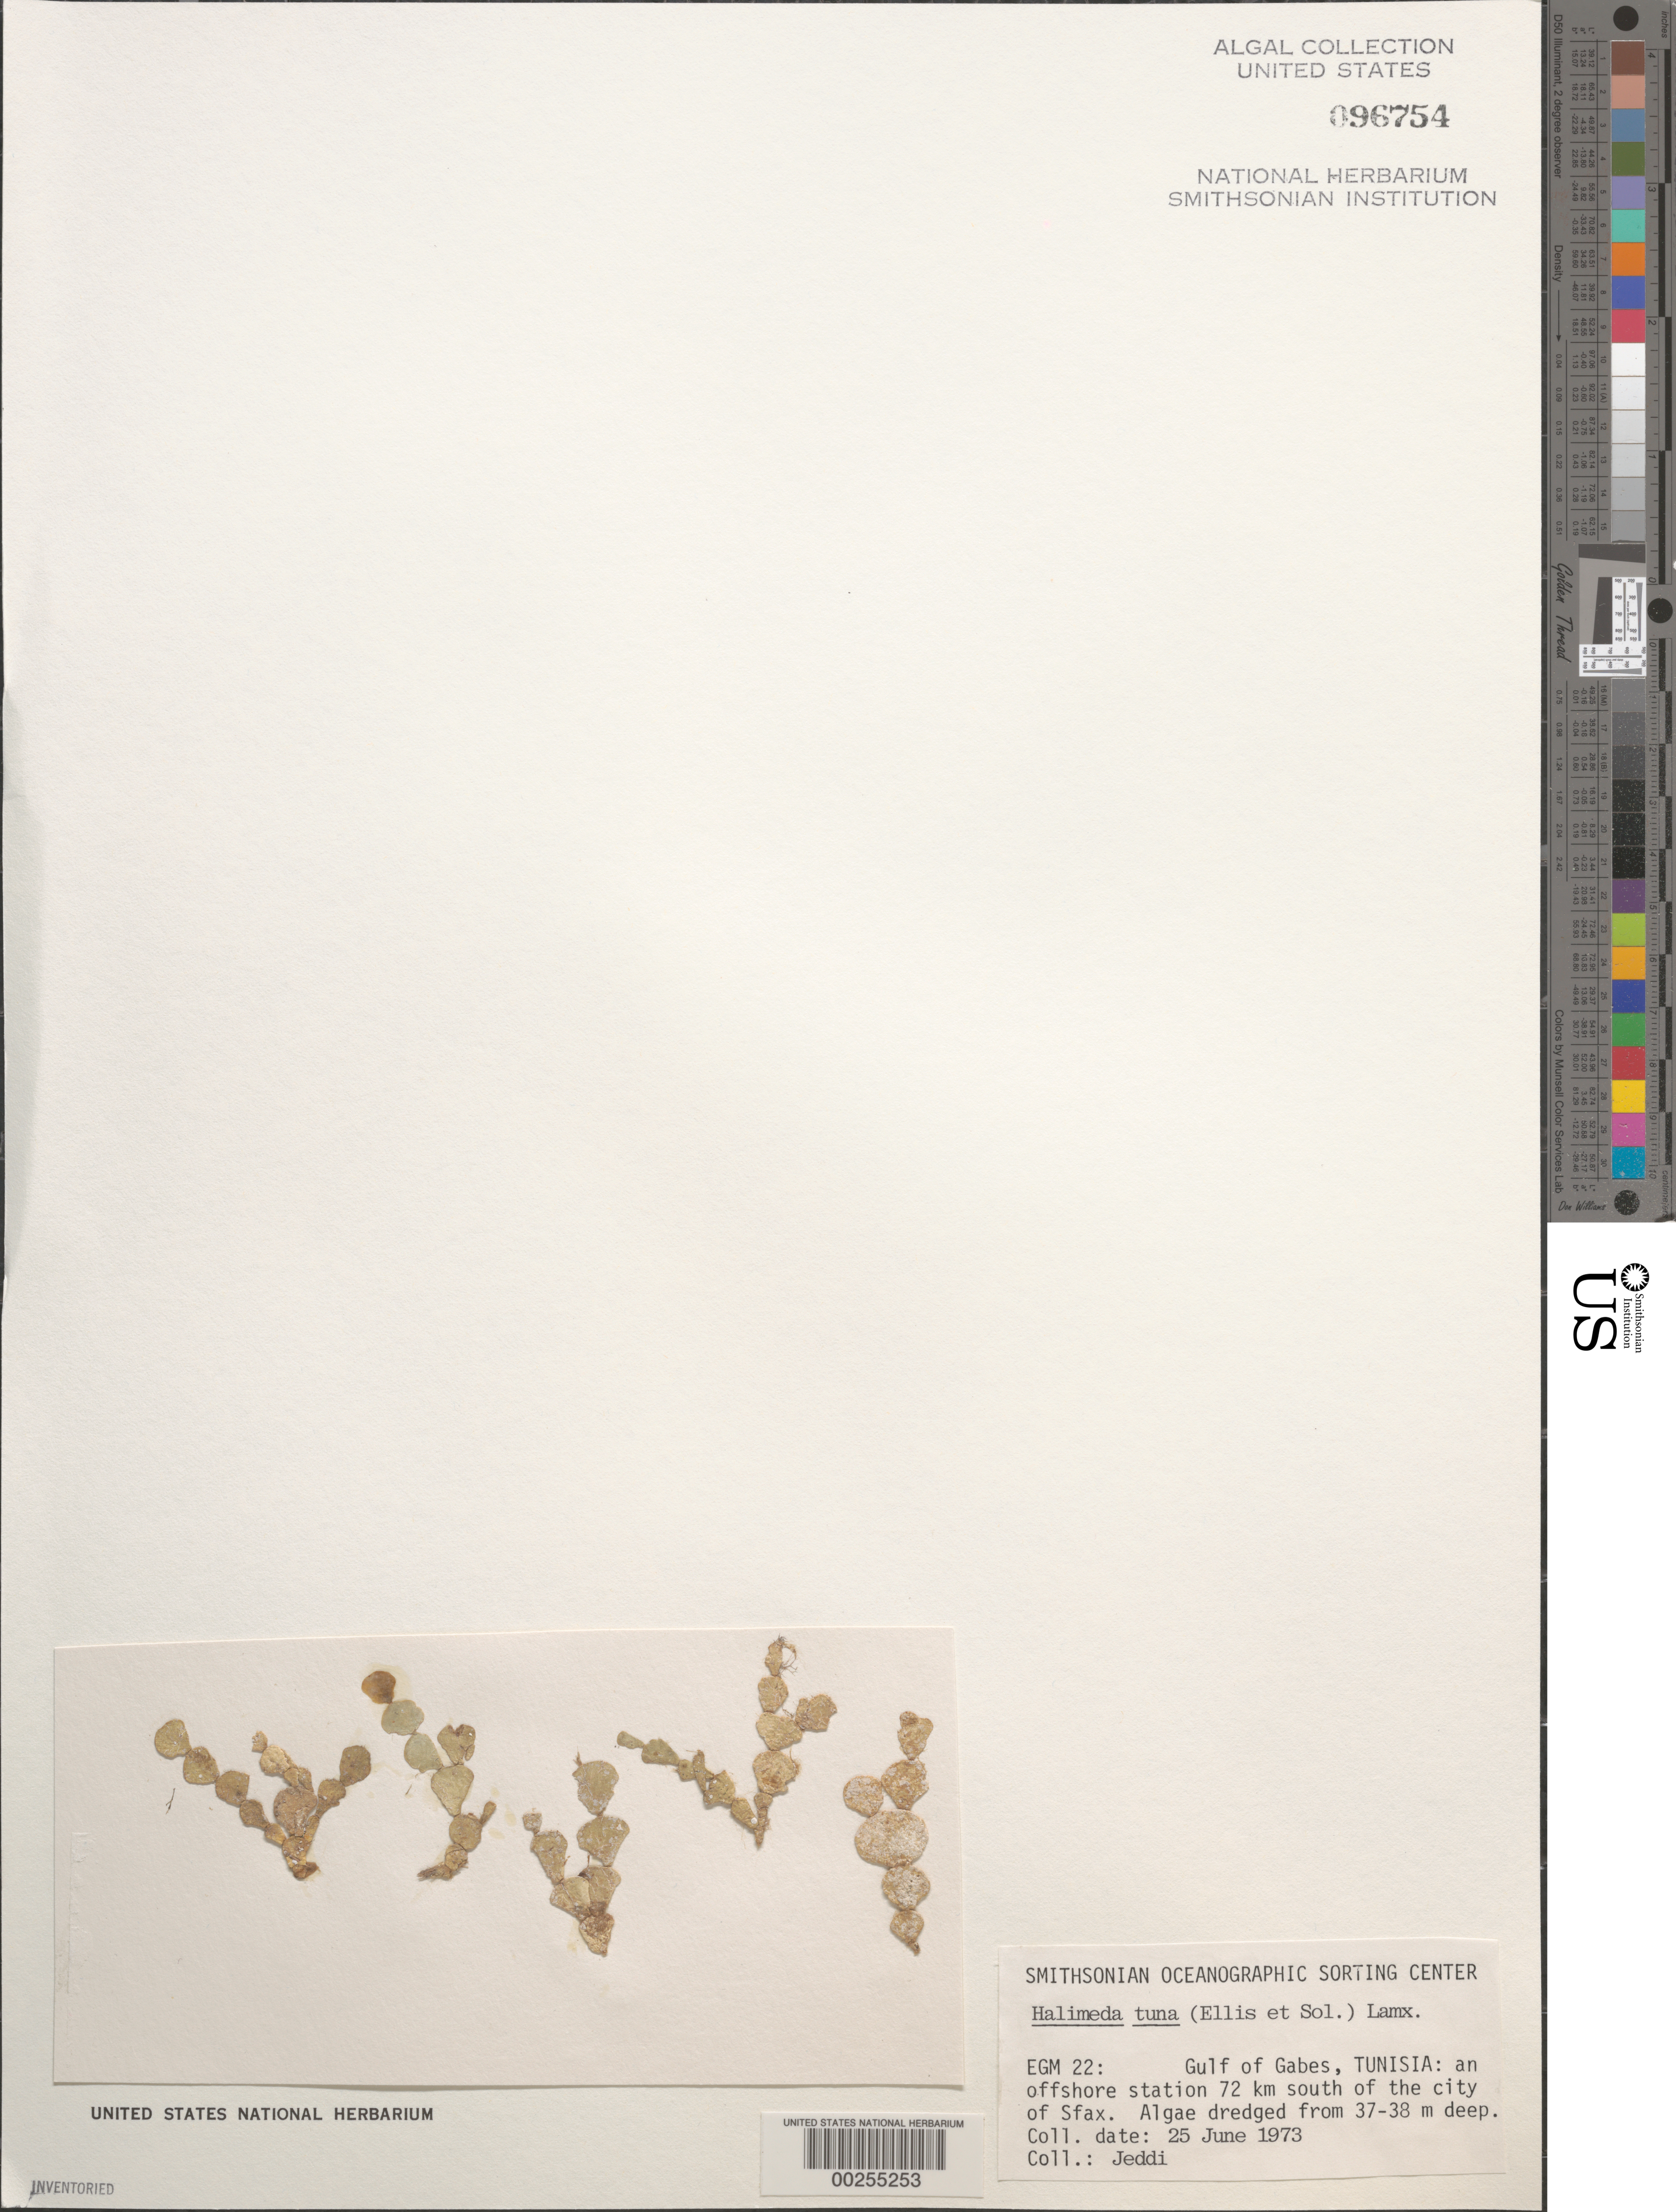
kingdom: Plantae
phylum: Chlorophyta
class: Ulvophyceae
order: Bryopsidales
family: Halimedaceae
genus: Halimeda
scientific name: Halimeda tuna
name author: (J. Ellis & Sol.) J.V.Lamouroux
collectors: -. Jeddi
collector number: EGM 22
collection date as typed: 25 Jun 1973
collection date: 1973-06-25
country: Tunisia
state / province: Sfax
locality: Gulf of gabes, 72 km south of sfax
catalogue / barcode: US 96754